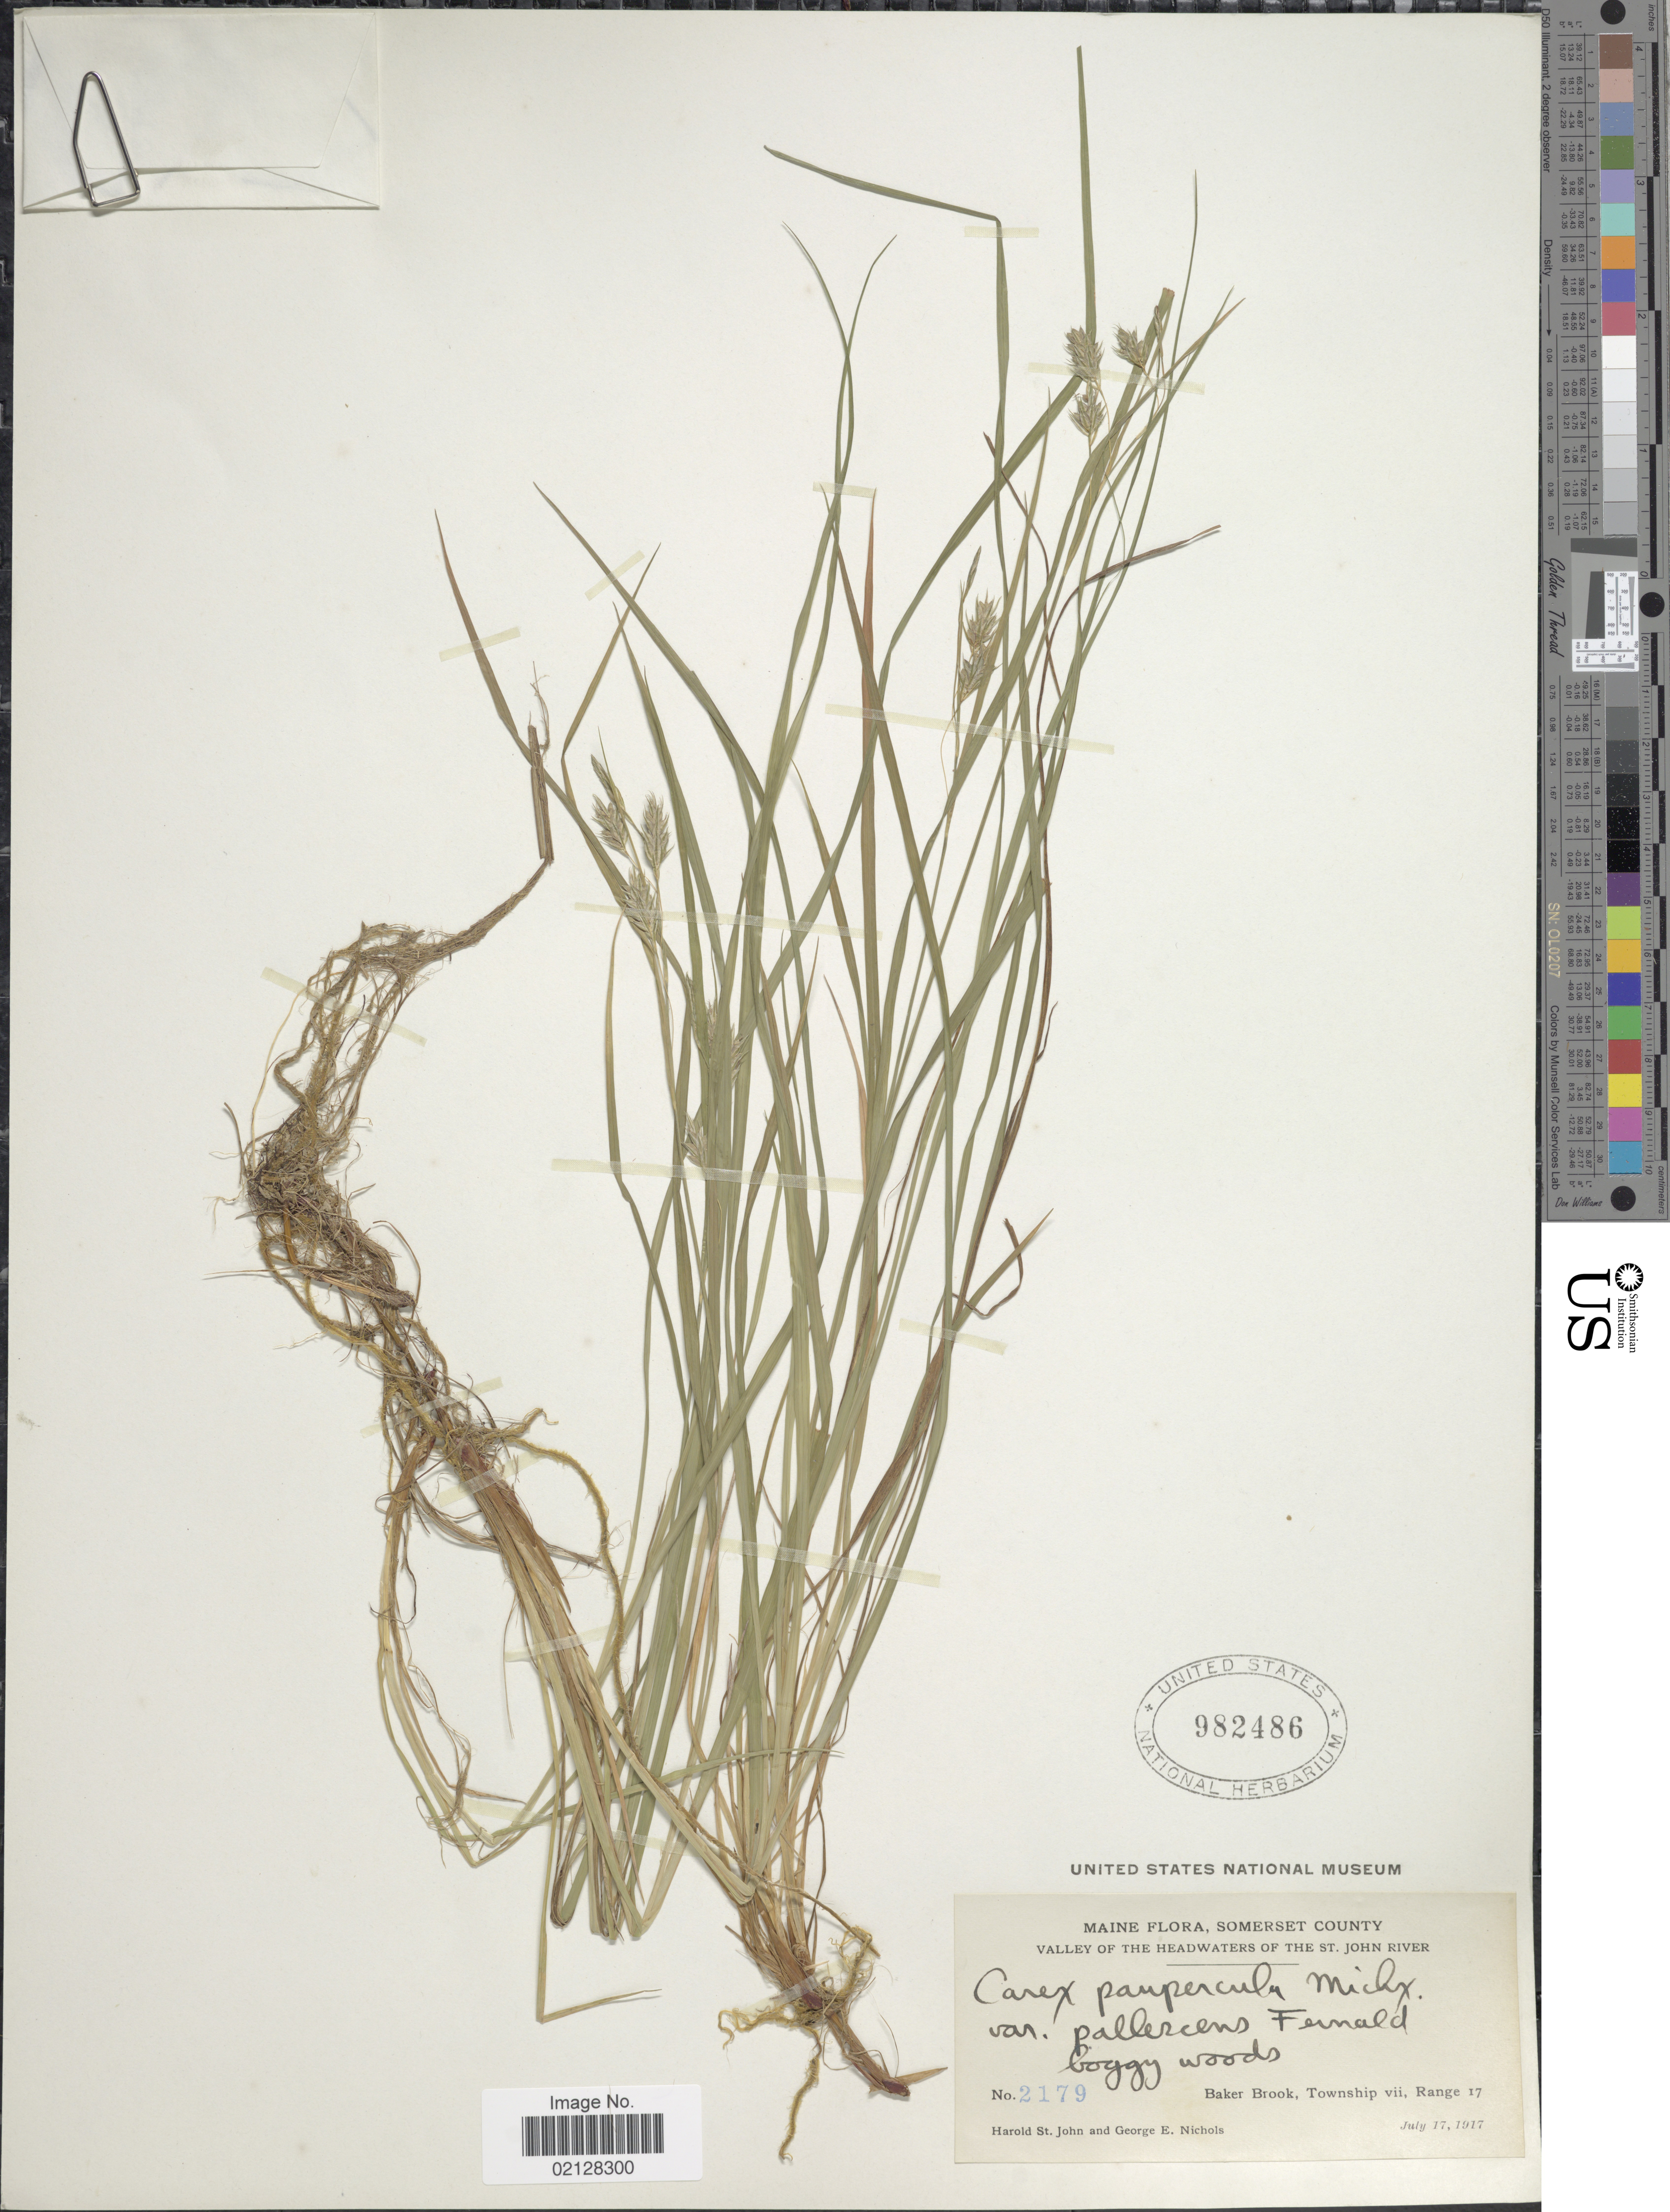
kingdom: Plantae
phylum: Tracheophyta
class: Liliopsida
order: Poales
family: Cyperaceae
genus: Carex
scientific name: Carex magellanica subsp. irrigua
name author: (Wahlenb.) Hiitonen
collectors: H. St. John & G. E. Nichols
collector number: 2179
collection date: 1917-07-17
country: United States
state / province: Maine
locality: Somerset County, Valley of the Headwaters of the St. John River. Baker Brook, Township vii, Range 17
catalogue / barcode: US 982486